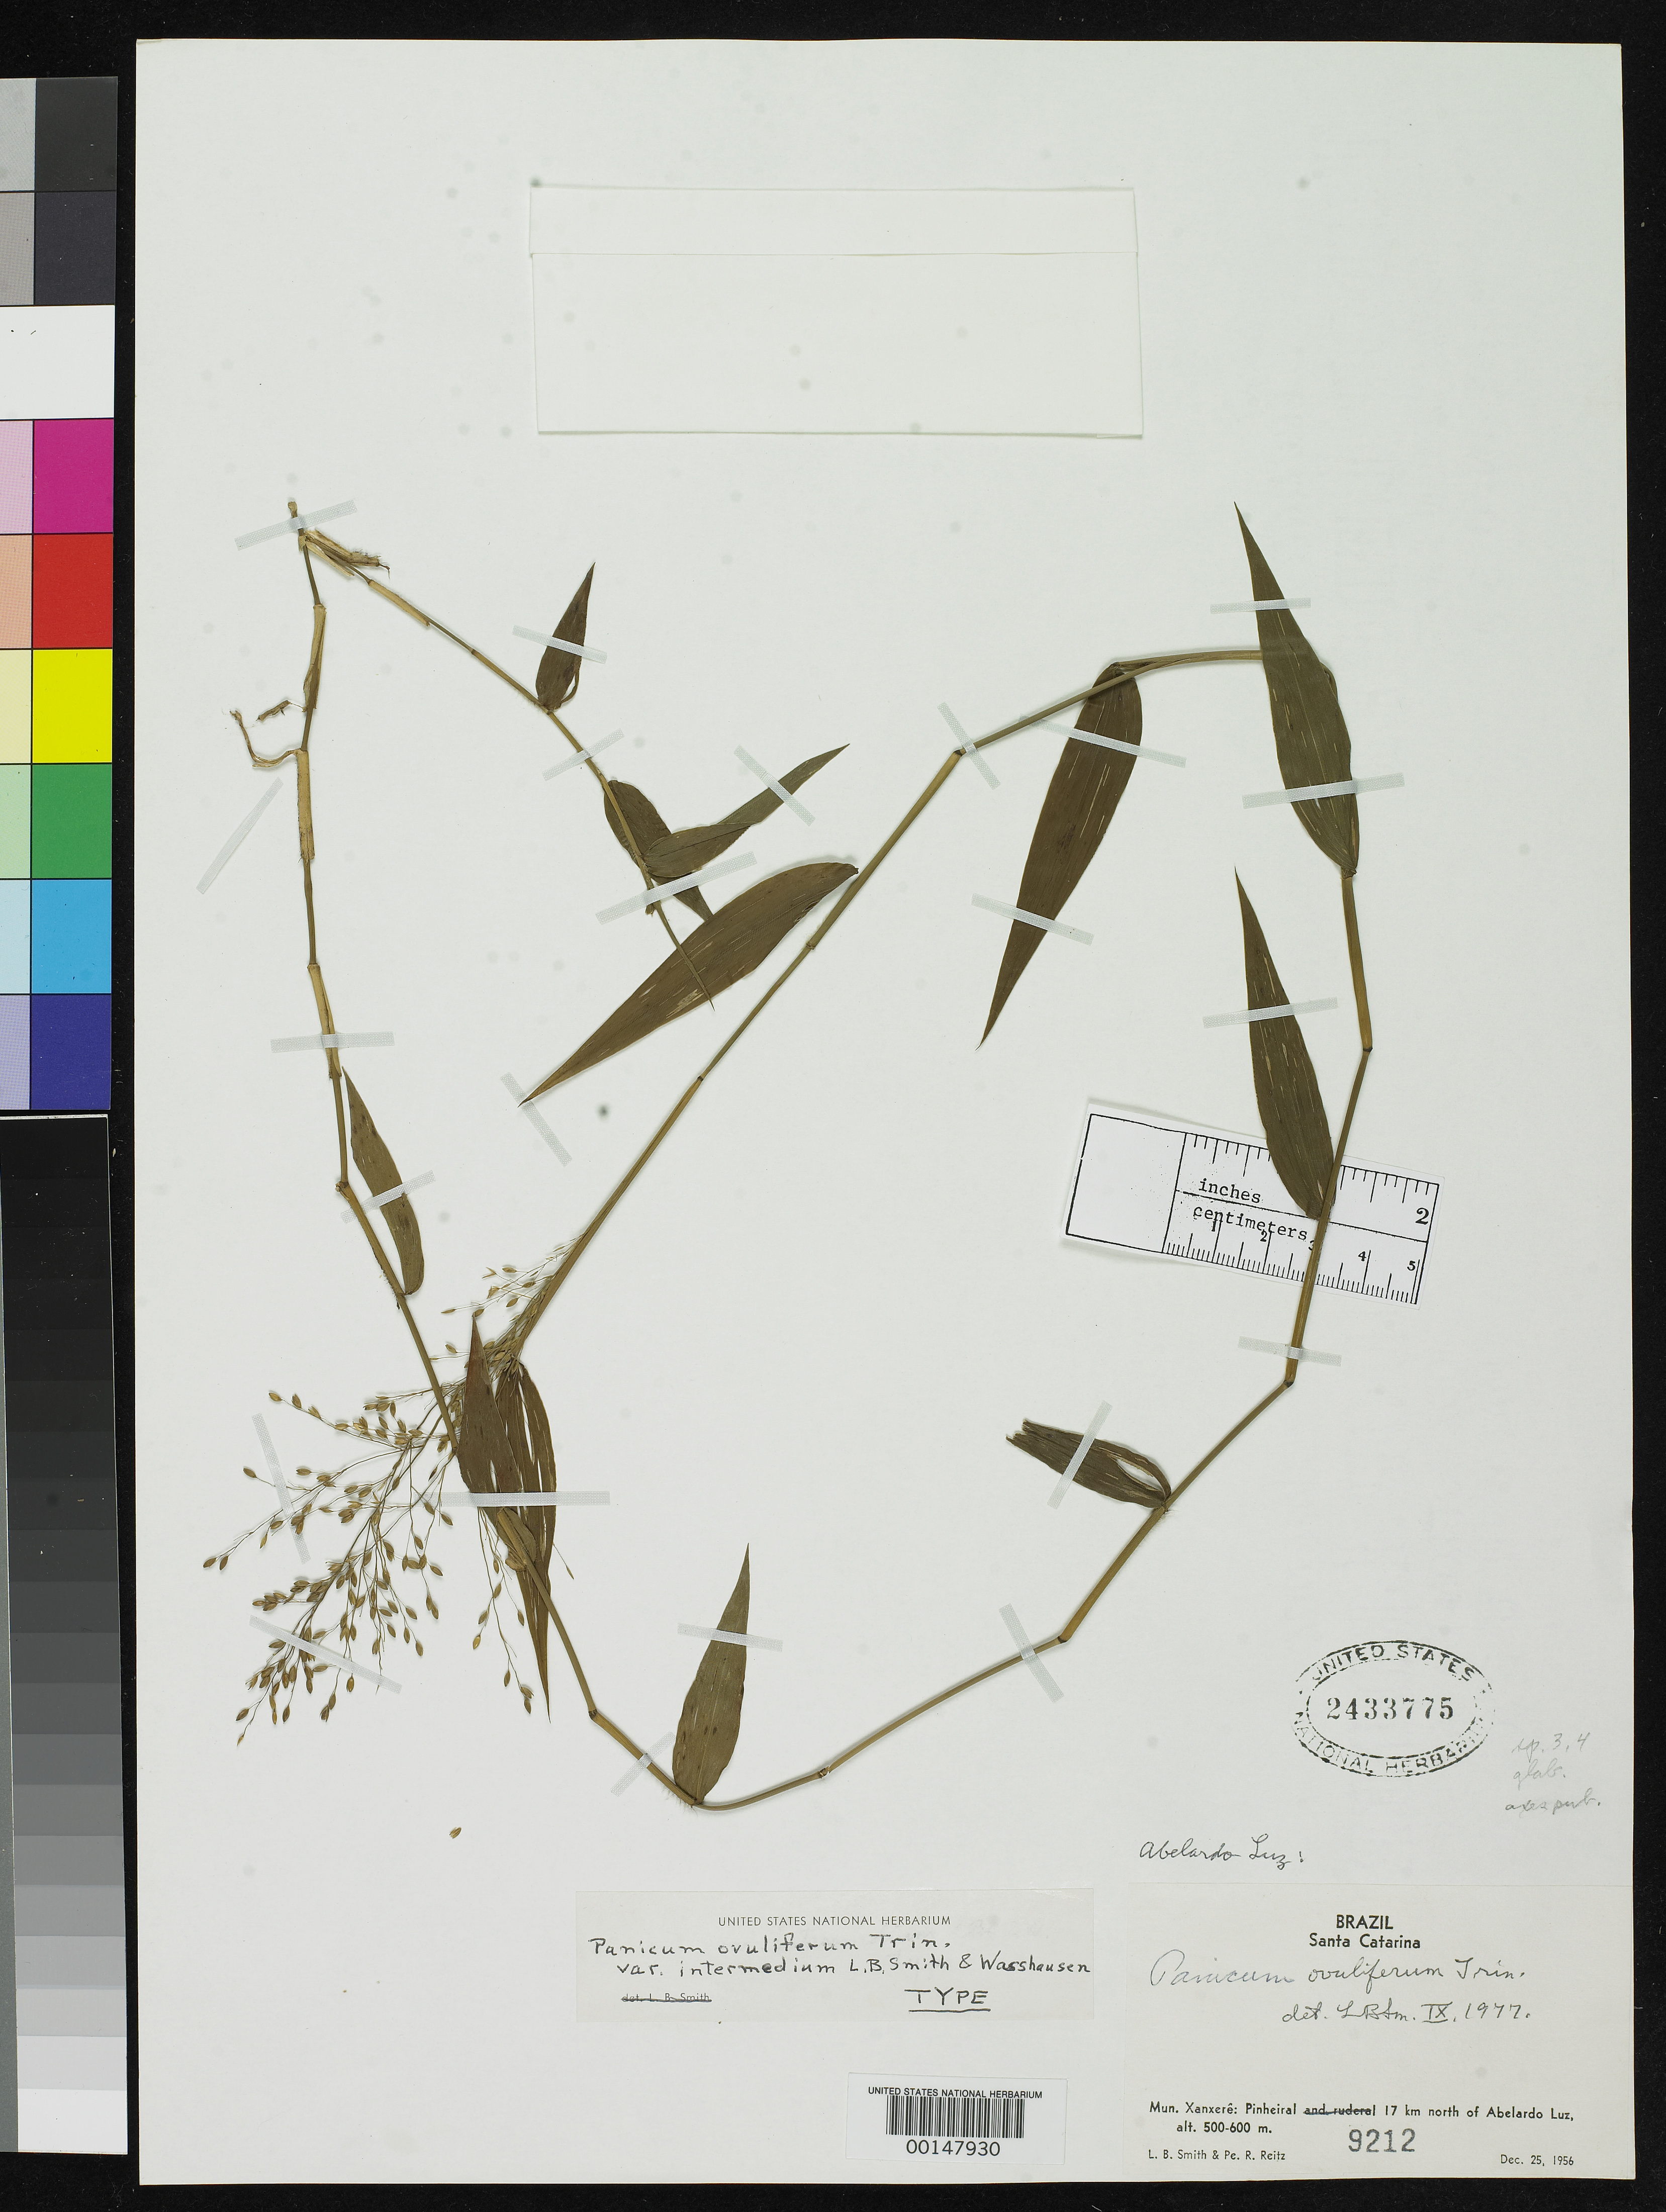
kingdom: Plantae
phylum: Tracheophyta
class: Liliopsida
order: Poales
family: Poaceae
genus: Panicum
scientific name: Panicum ovuliferum var. intermedium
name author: L.B. Sm. & Wassh.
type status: Holotype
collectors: L. Smith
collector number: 9212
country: Brazil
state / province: Santa Catarina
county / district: Xanxerê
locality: Pinheiral; N of Abelardo Luz.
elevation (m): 500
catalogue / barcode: US 2433775